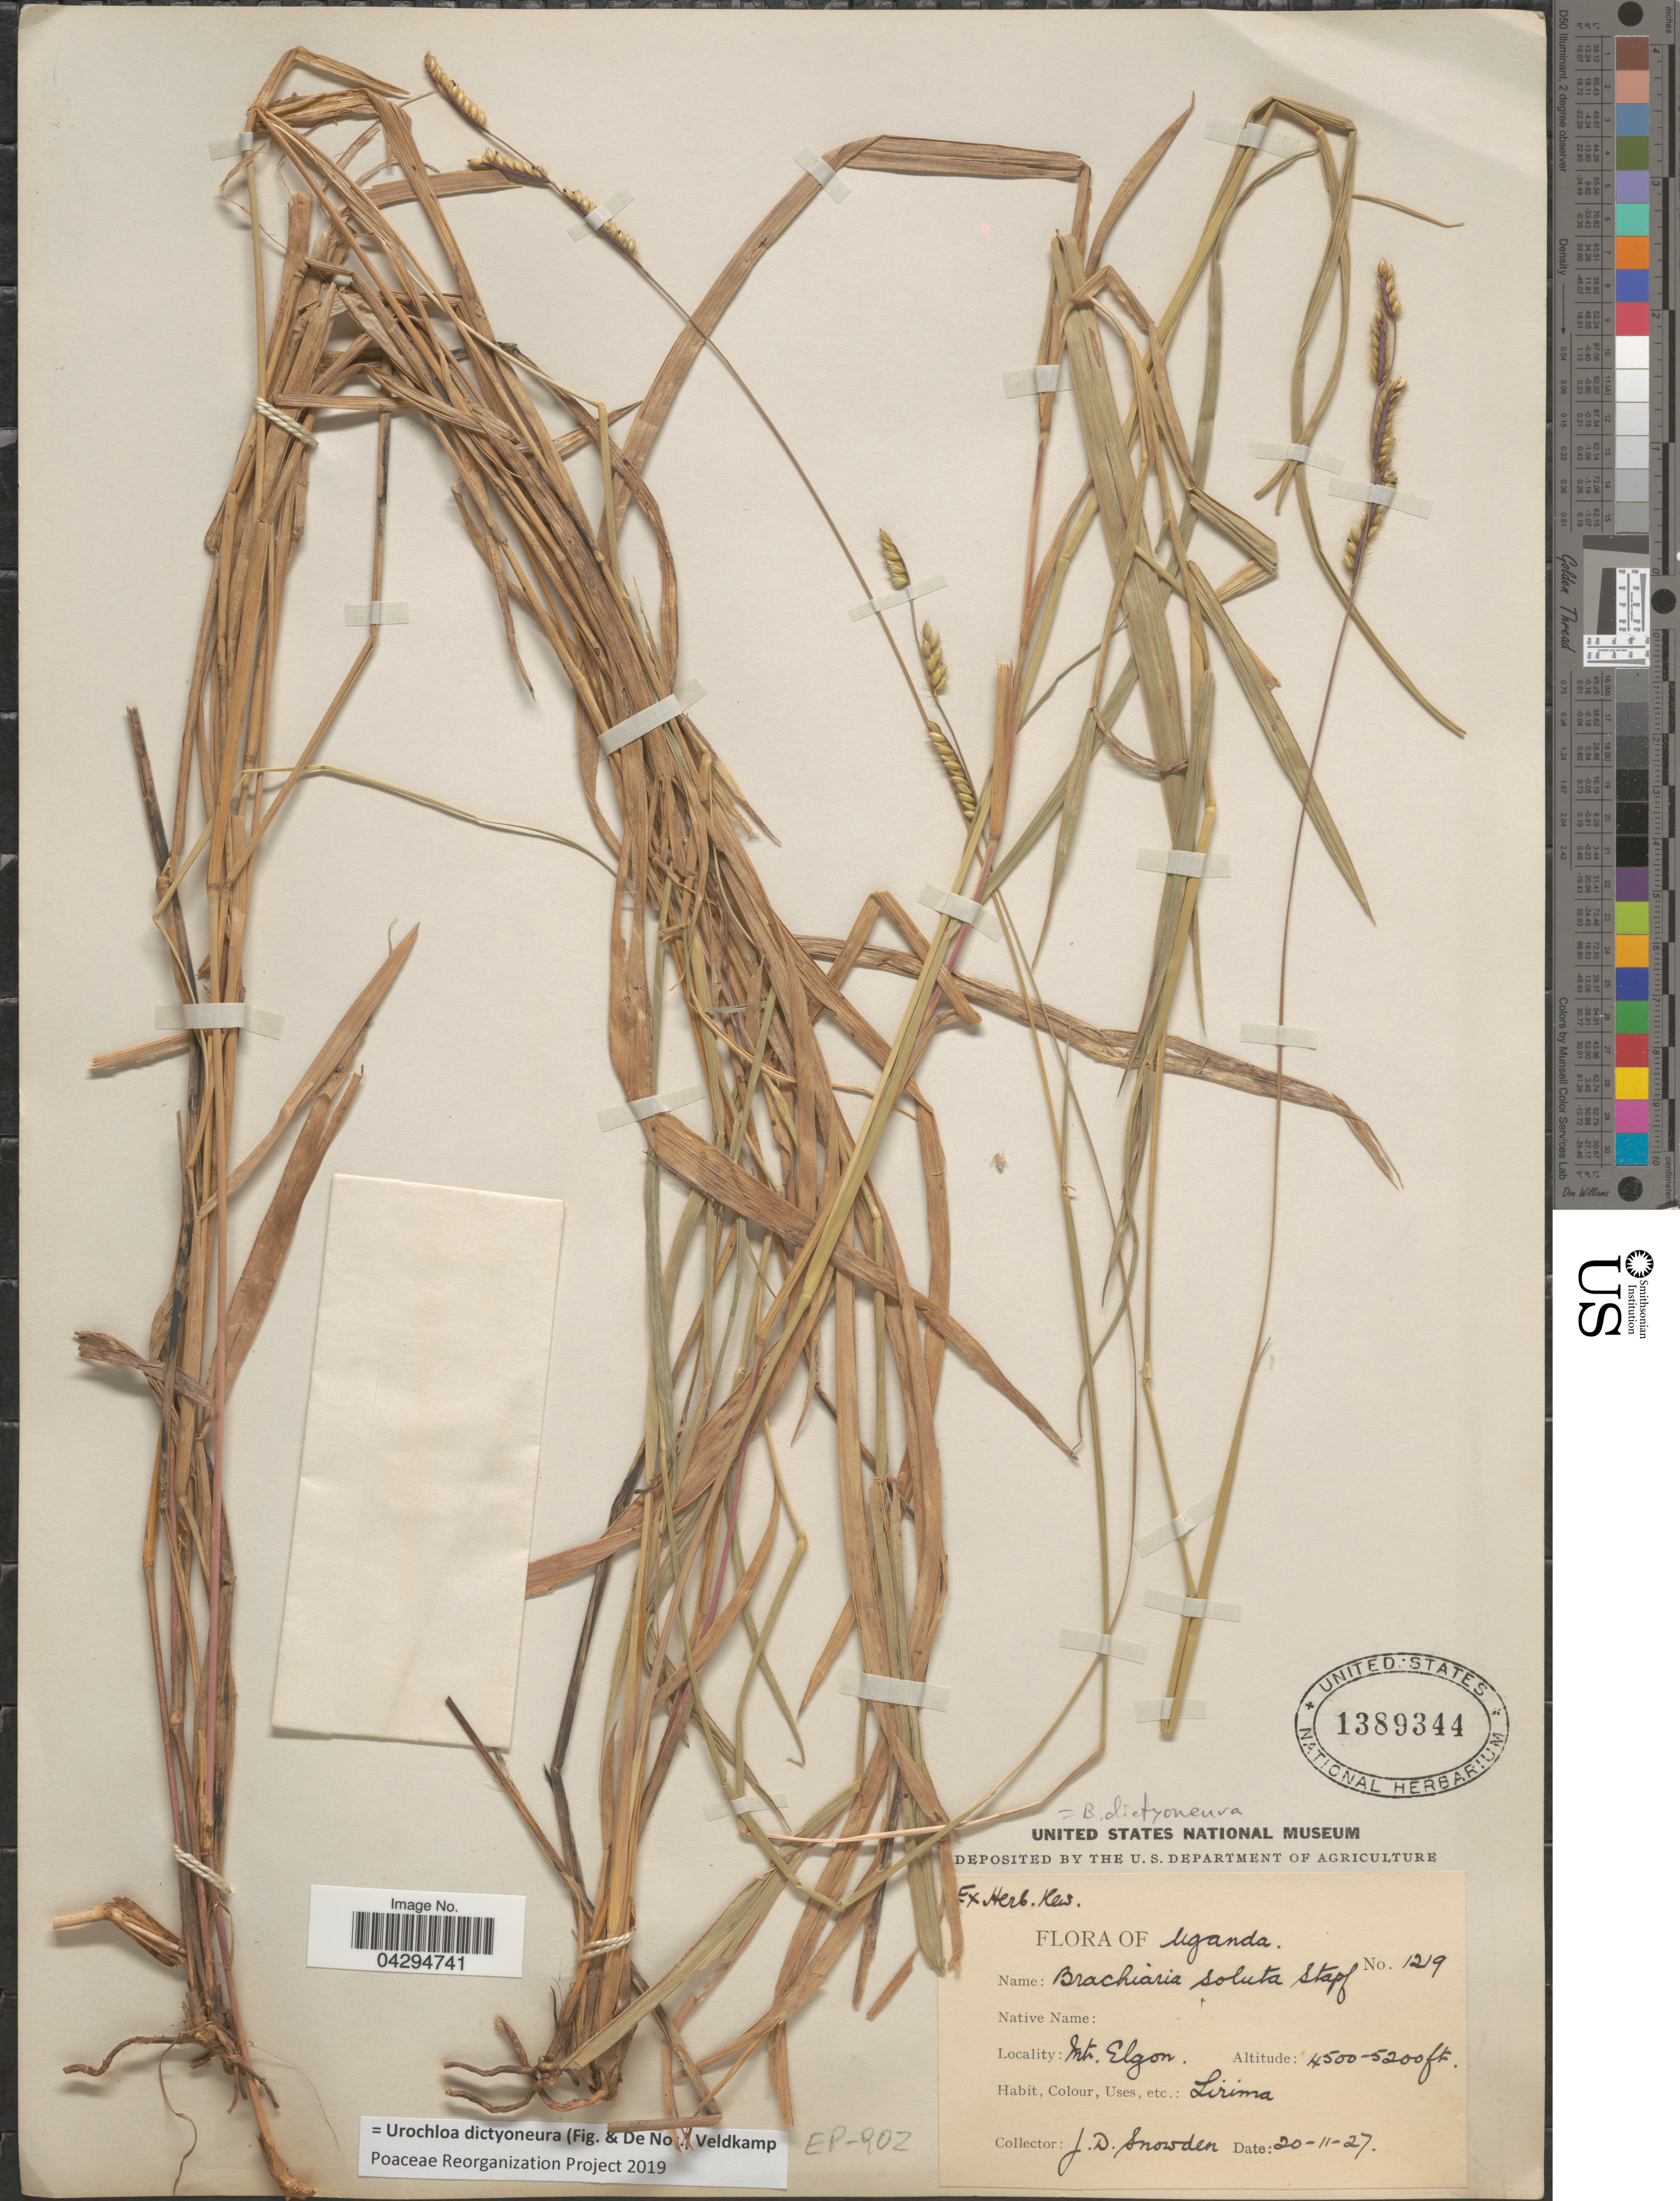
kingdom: Plantae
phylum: Tracheophyta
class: Liliopsida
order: Poales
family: Poaceae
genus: Urochloa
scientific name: Urochloa dictyoneura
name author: (Fig. & De Not.) Veldkamp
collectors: J. Snowden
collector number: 1219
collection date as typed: Transcribed d/m/y: 20/11/27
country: Uganda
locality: Mt. Elgon. Lirima.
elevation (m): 1372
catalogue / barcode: US 1389344